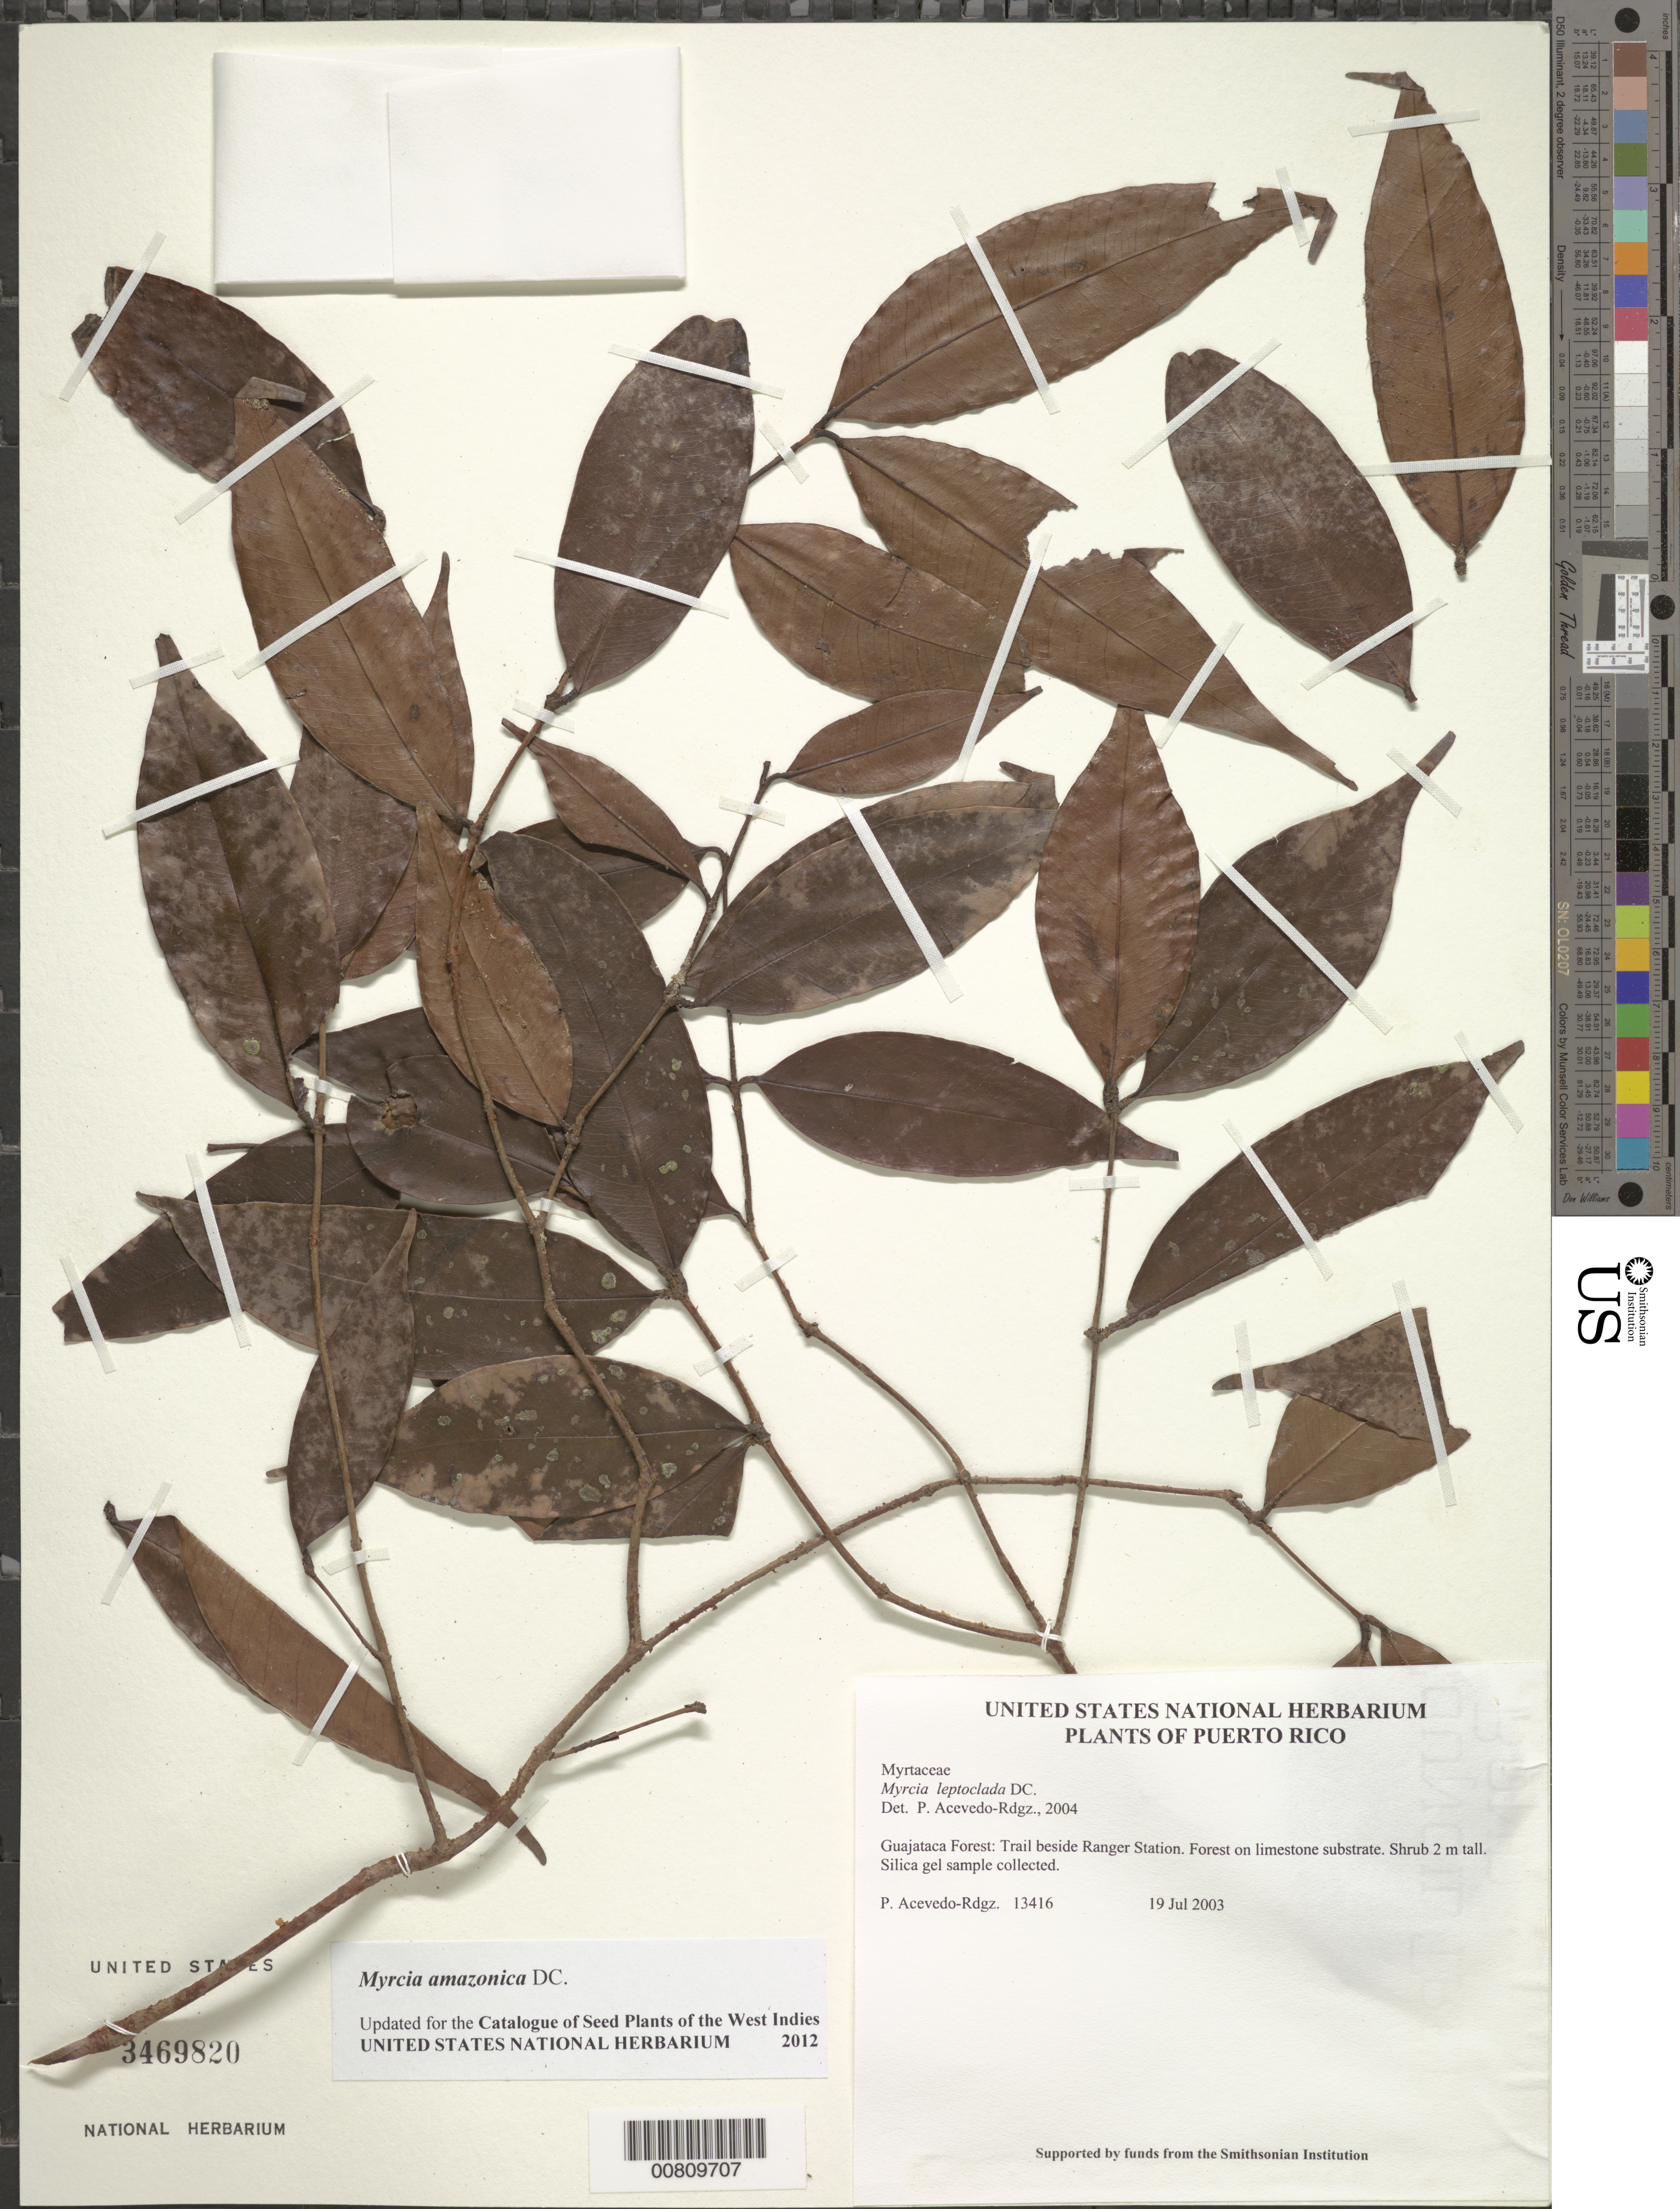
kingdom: Plantae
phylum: Tracheophyta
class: Magnoliopsida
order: Myrtales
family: Myrtaceae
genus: Myrcia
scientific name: Myrcia amazonica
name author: DC.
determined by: Acevedo-Rodríguez, P., (BOT), Smithsonian Institution - National Museum of Natural History (UNITED STATES)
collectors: P. Acevedo-Rodr.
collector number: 13416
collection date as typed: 19 Jul 2003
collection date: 2003-07-19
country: Puerto Rico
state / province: Quebradillas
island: Puerto Rico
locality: Guajataca Forest: Trail beside Ranger Station.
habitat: Forest on limestone substrate.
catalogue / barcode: US 3469820